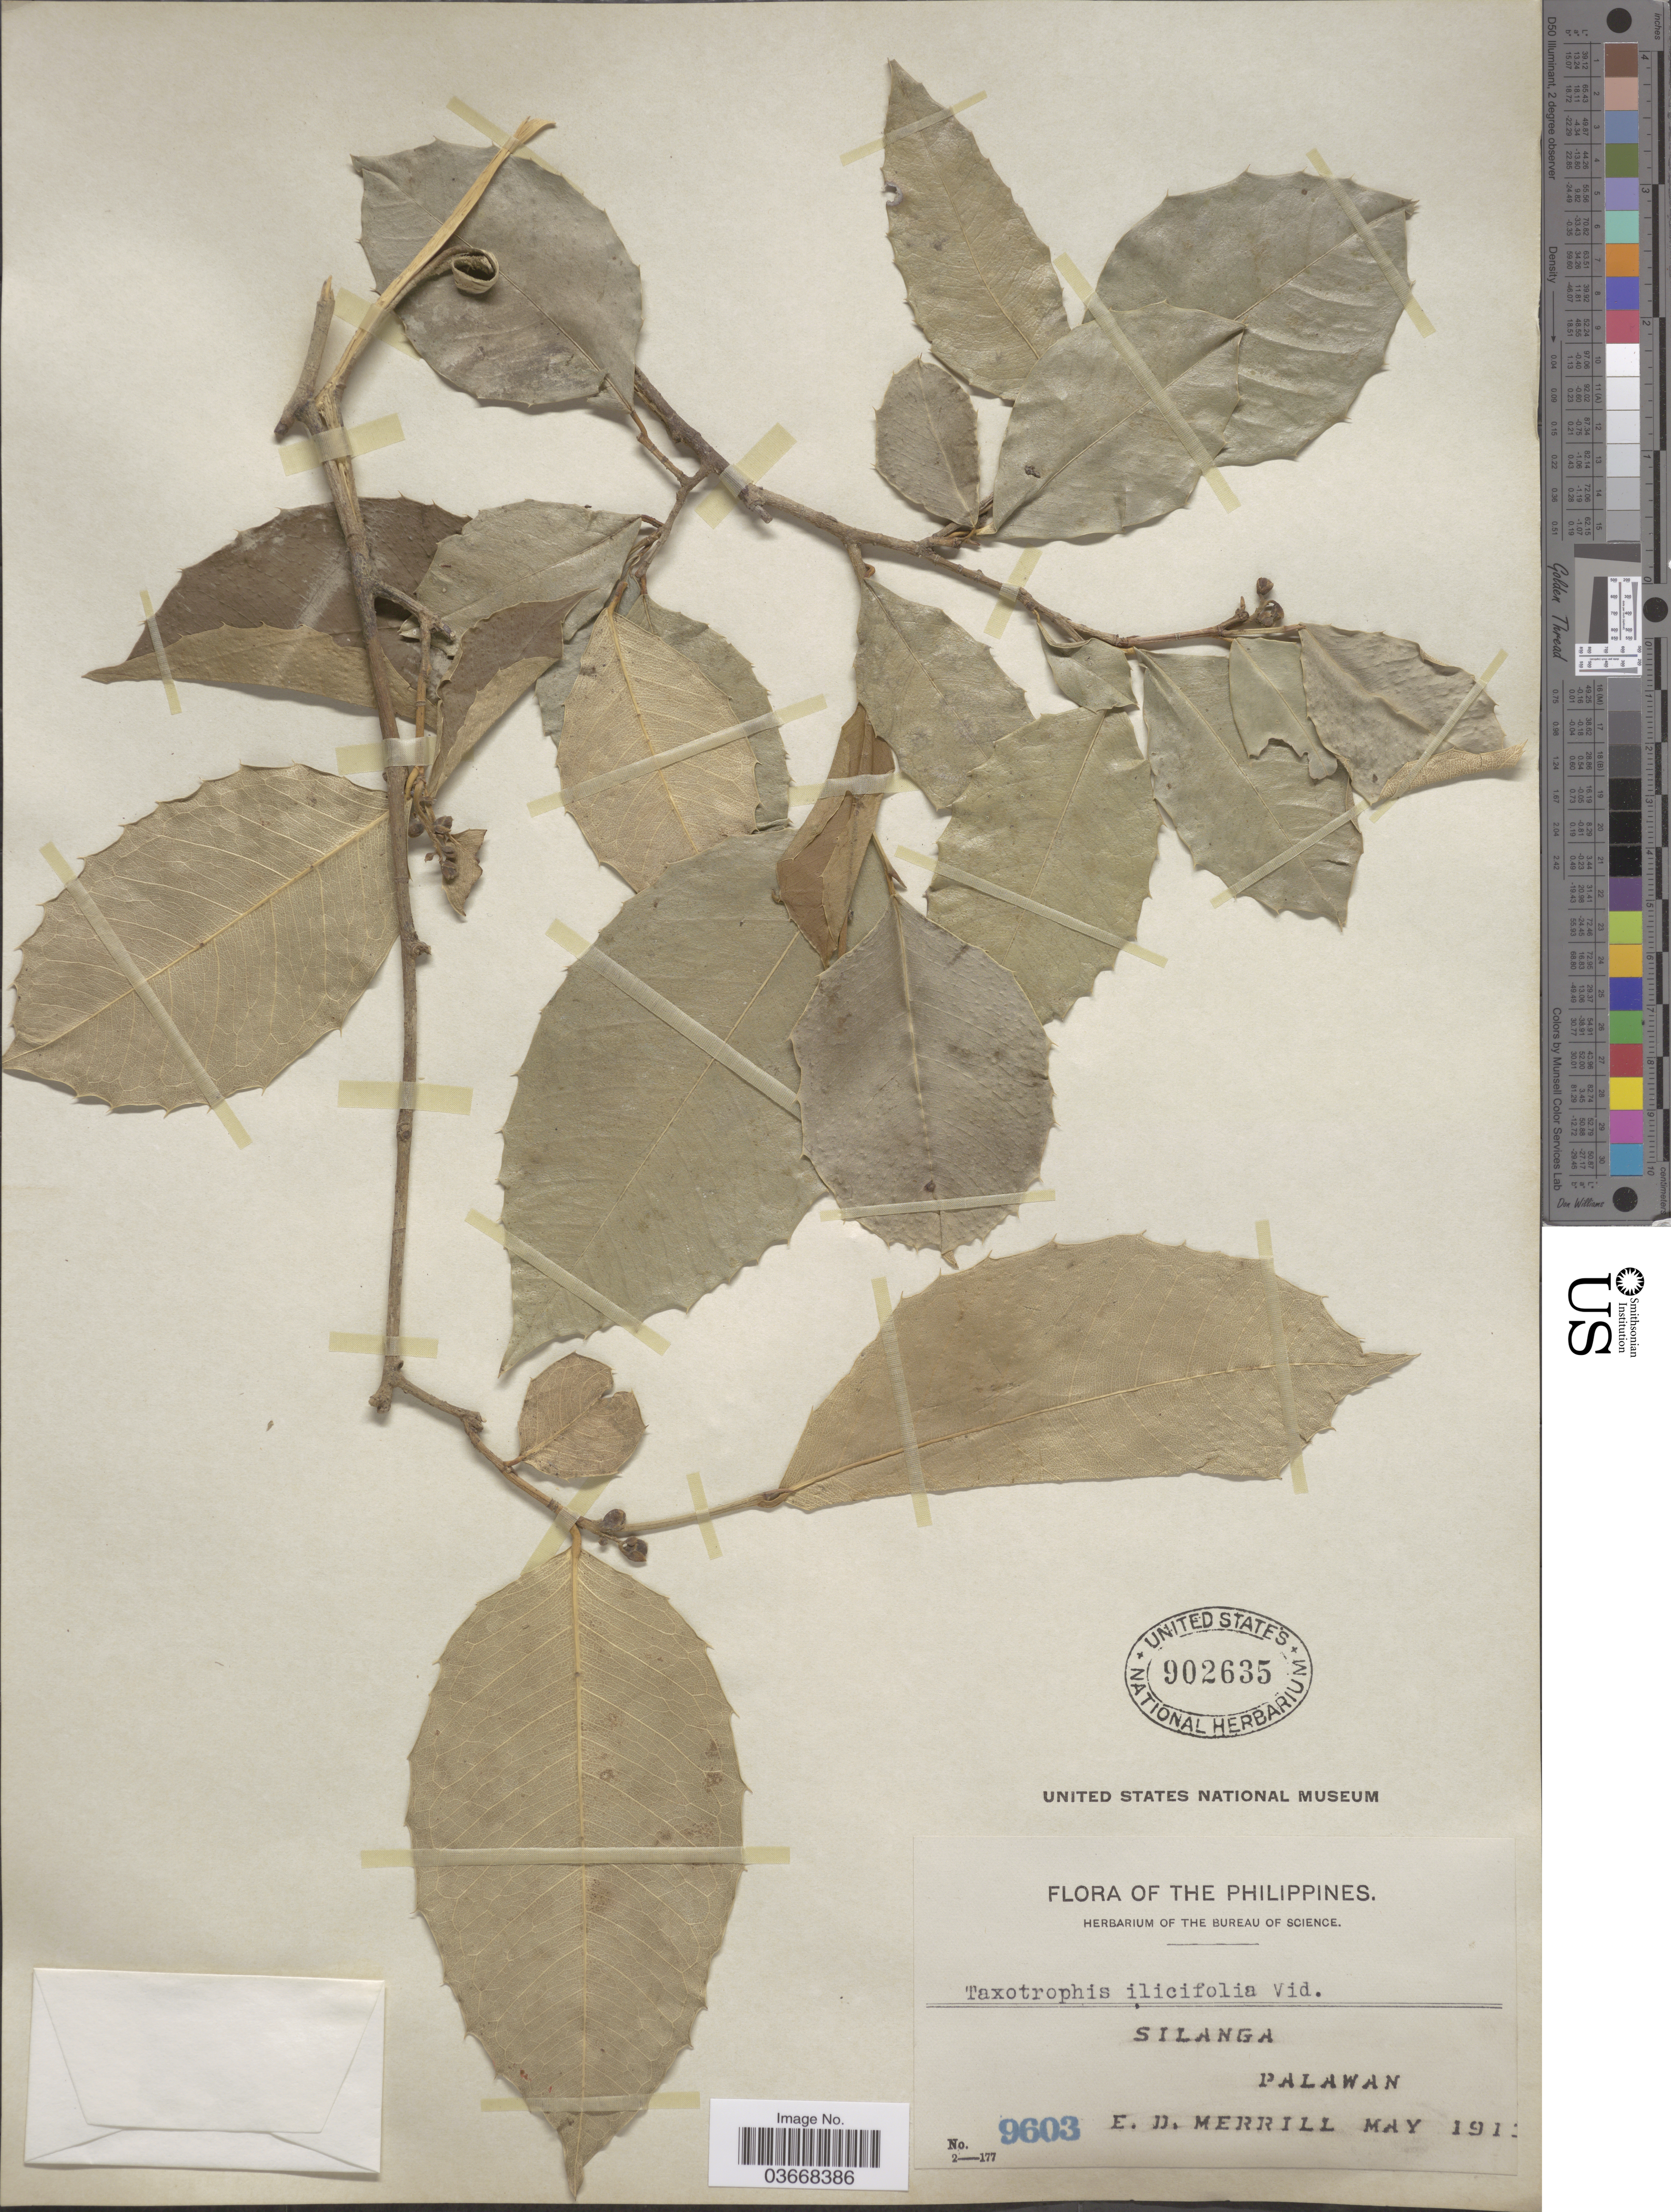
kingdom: Plantae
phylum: Tracheophyta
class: Magnoliopsida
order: Rosales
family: Moraceae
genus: Taxotrophis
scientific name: Taxotrophis ilicifolia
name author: (Kurz) S. Vidal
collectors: E. D. Merrill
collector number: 9603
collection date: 1913-05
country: Philippines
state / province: Mimaropa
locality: Silanga, Palawan.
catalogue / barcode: US 902635